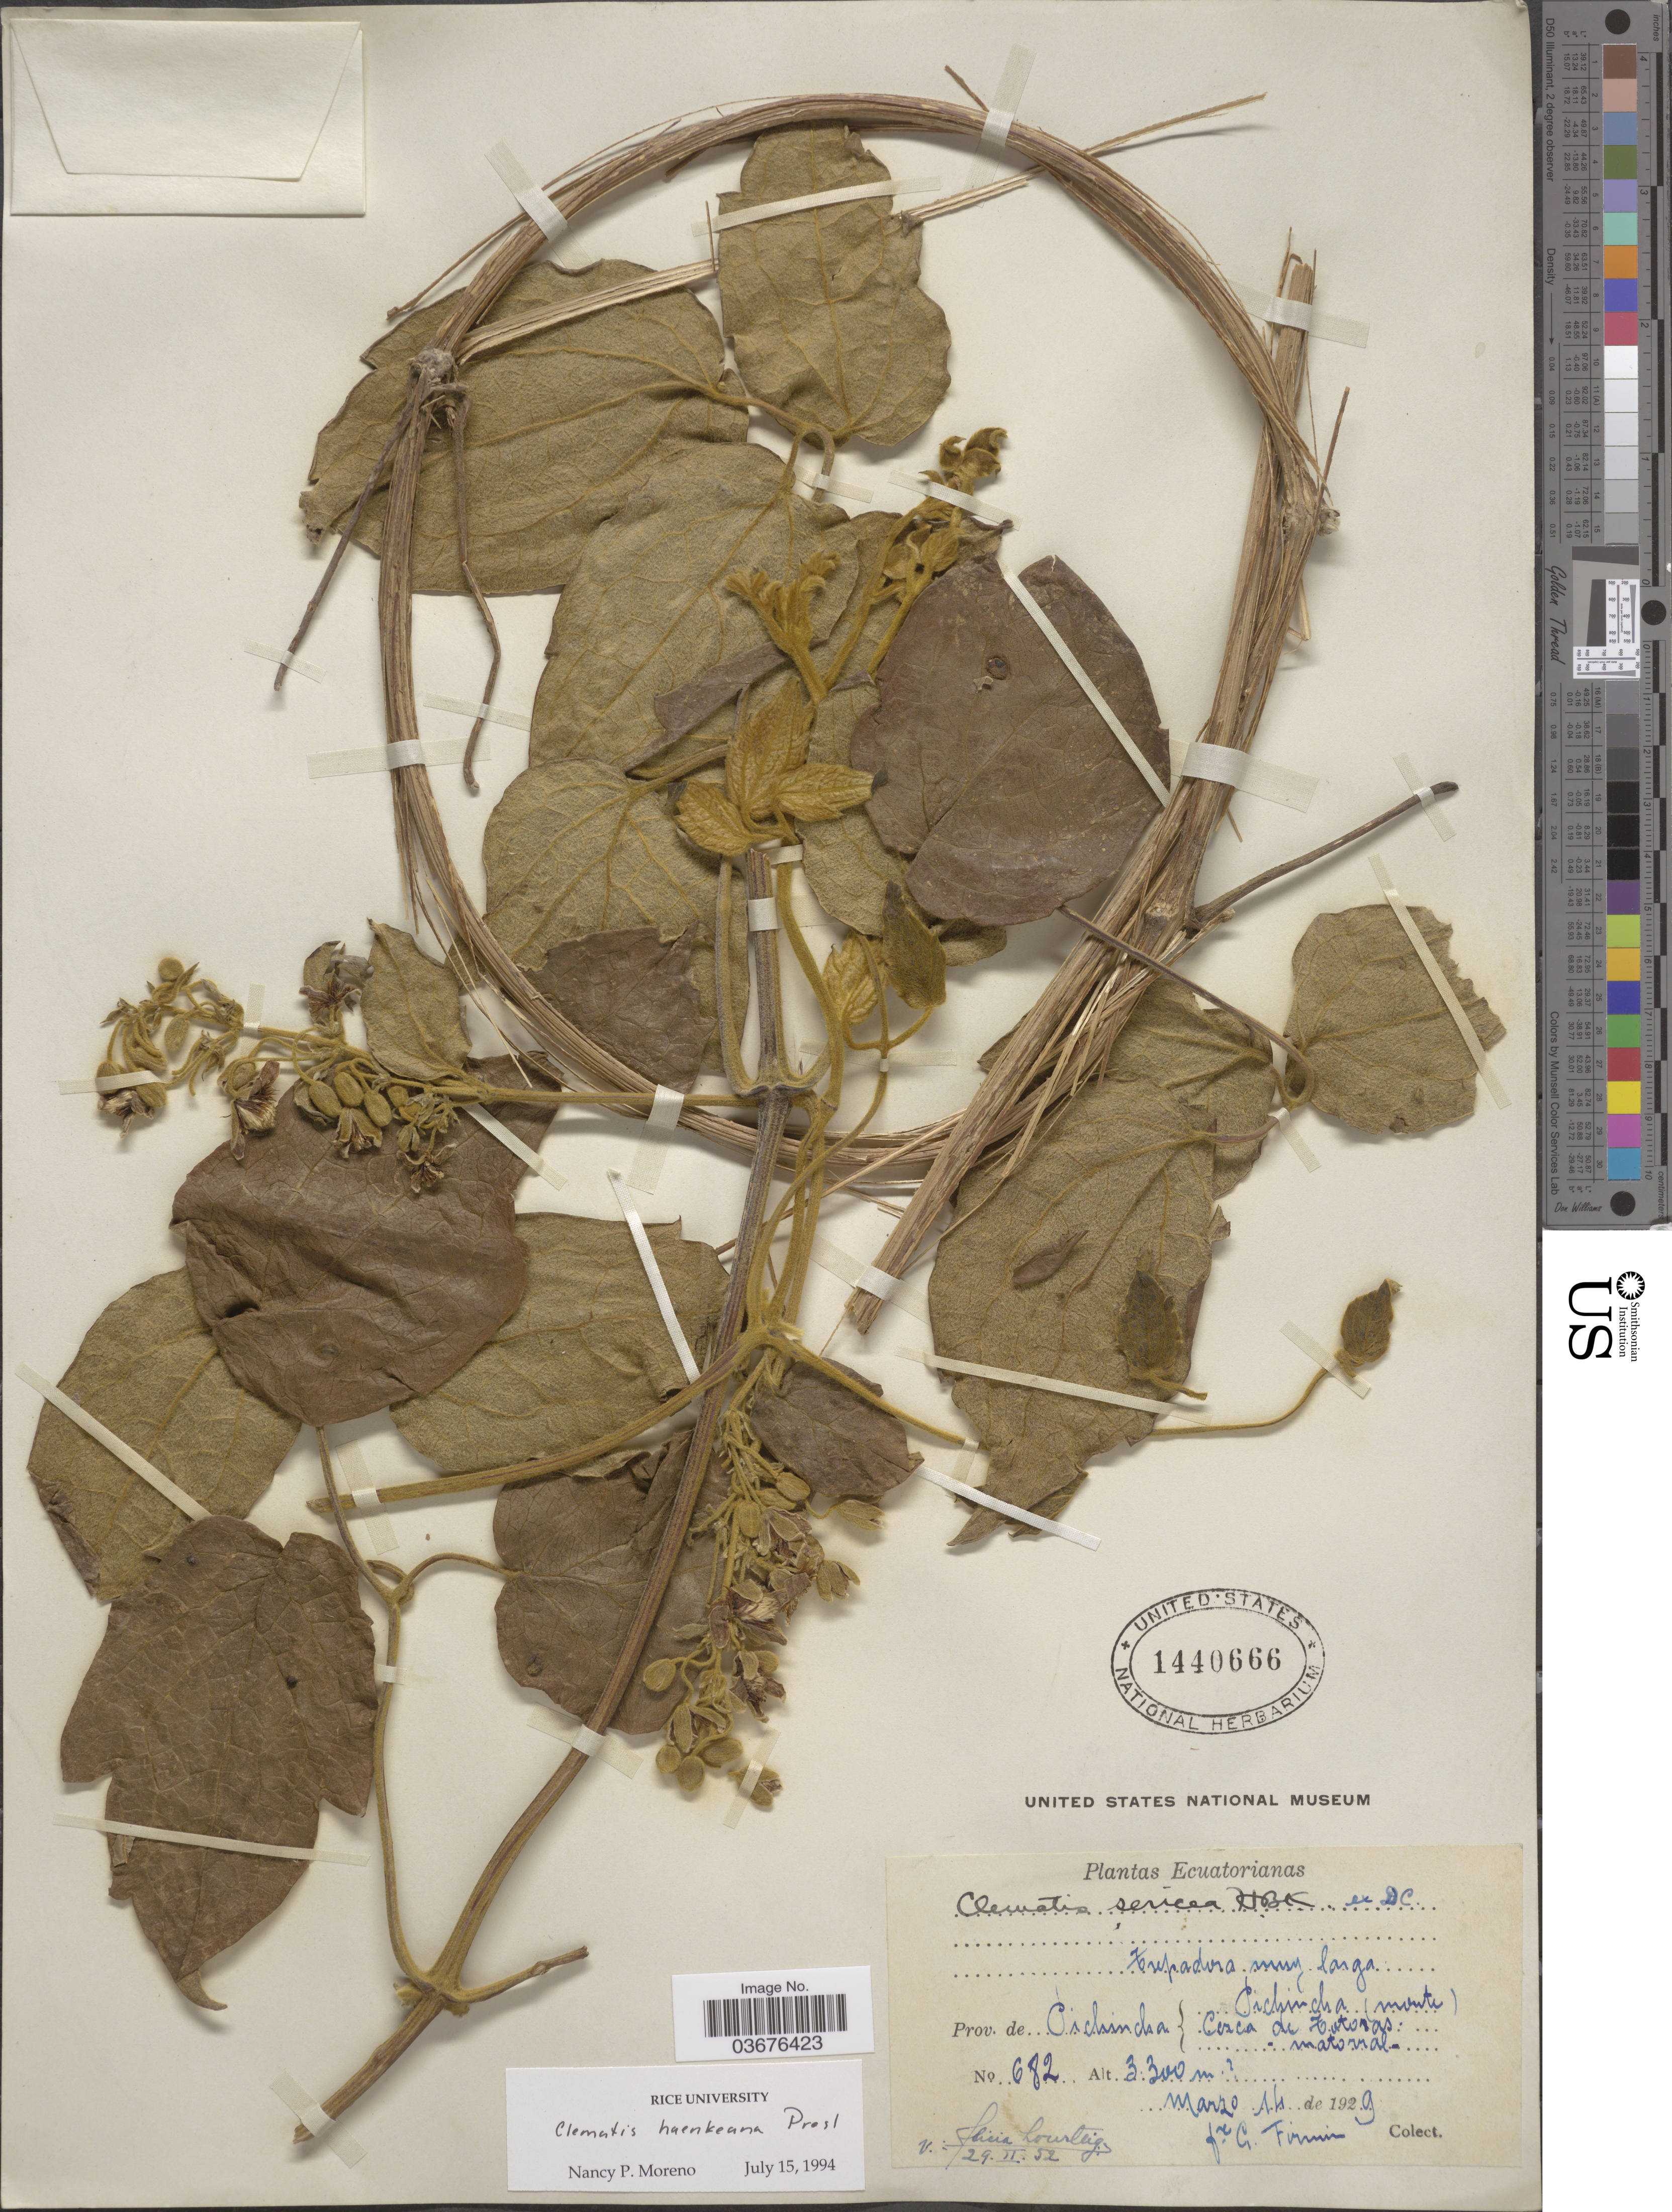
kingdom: Plantae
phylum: Tracheophyta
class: Magnoliopsida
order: Ranunculales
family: Ranunculaceae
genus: Clematis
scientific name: Clematis haenkeana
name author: C. Presl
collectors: F. Firmin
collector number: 682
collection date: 1929-03-14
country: Ecuador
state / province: Pichincha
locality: Pichincha (monte) Cerca de Totoras.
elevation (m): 3300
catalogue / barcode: US 1440666